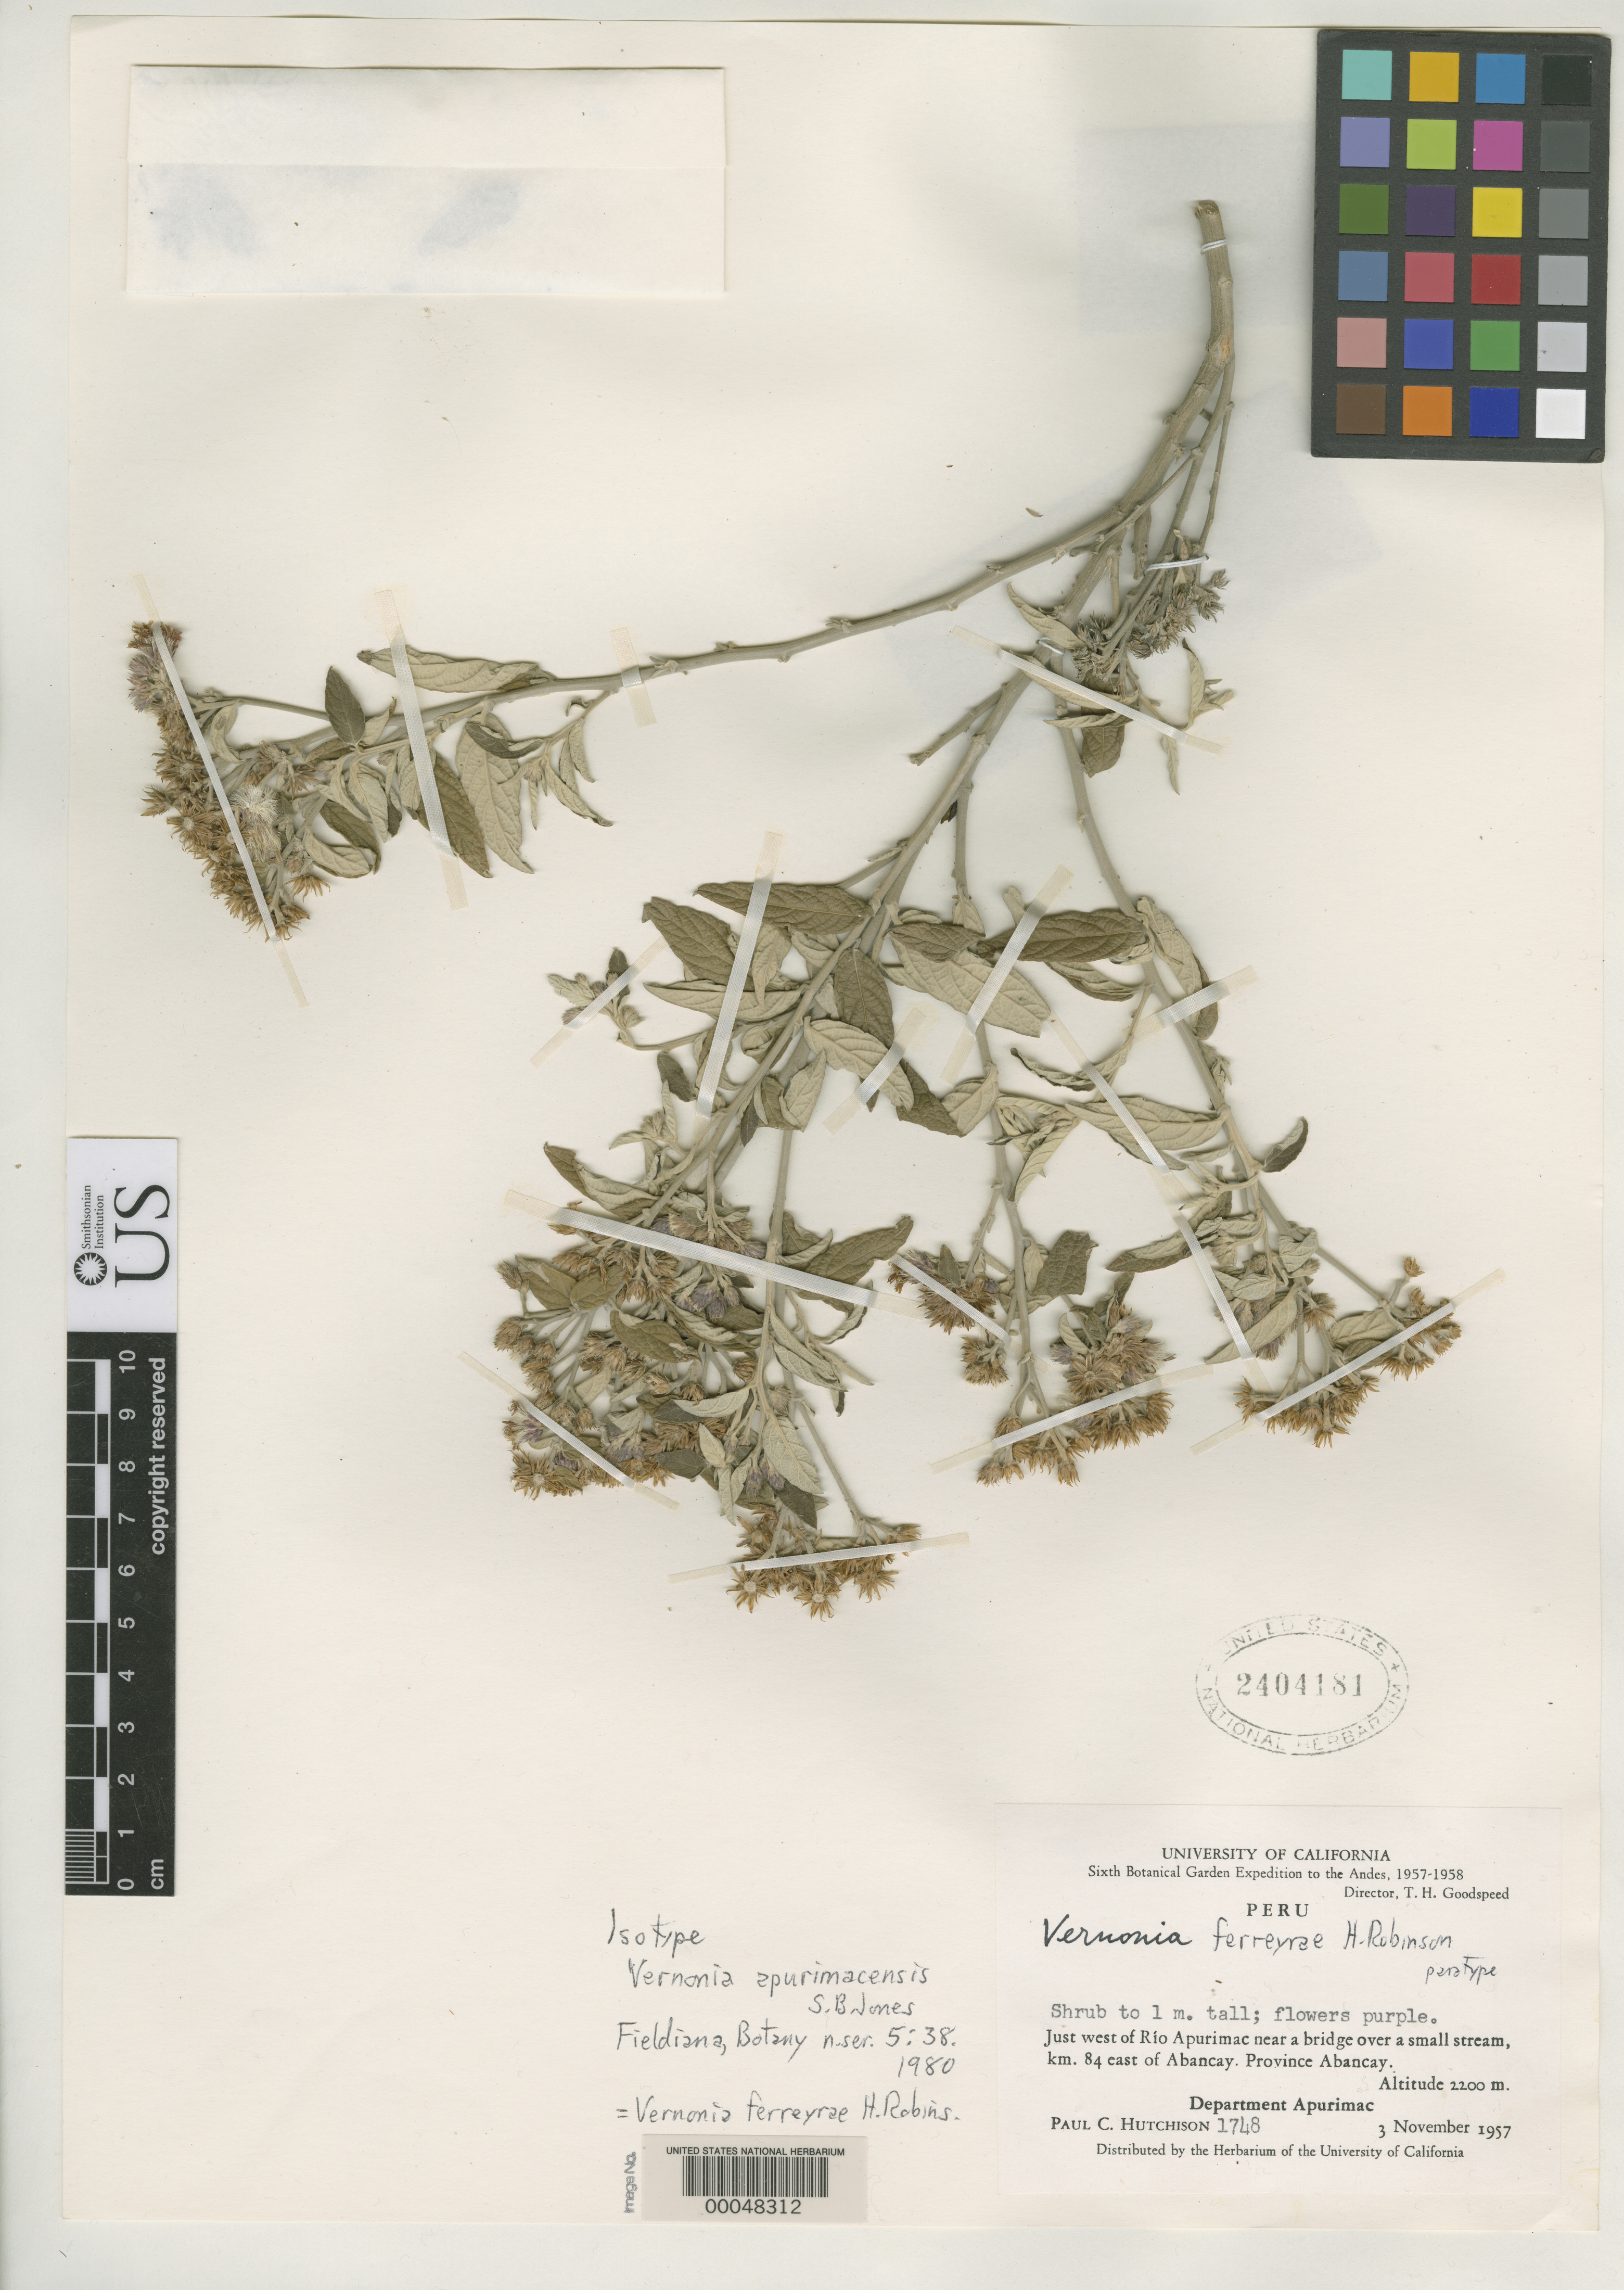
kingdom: Plantae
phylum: Tracheophyta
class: Magnoliopsida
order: Asterales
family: Asteraceae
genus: Vernonia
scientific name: Vernonia apurimacensis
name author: S.B. Jones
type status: Isotype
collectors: P. C. Hutchison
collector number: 1748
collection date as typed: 03 Nov 1957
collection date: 1957-11-03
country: Peru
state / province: Apurímac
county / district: Abancay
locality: W of Río Apurímac near bridge over a stream, km 84 E of Abancay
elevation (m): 2200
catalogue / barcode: US 2404181